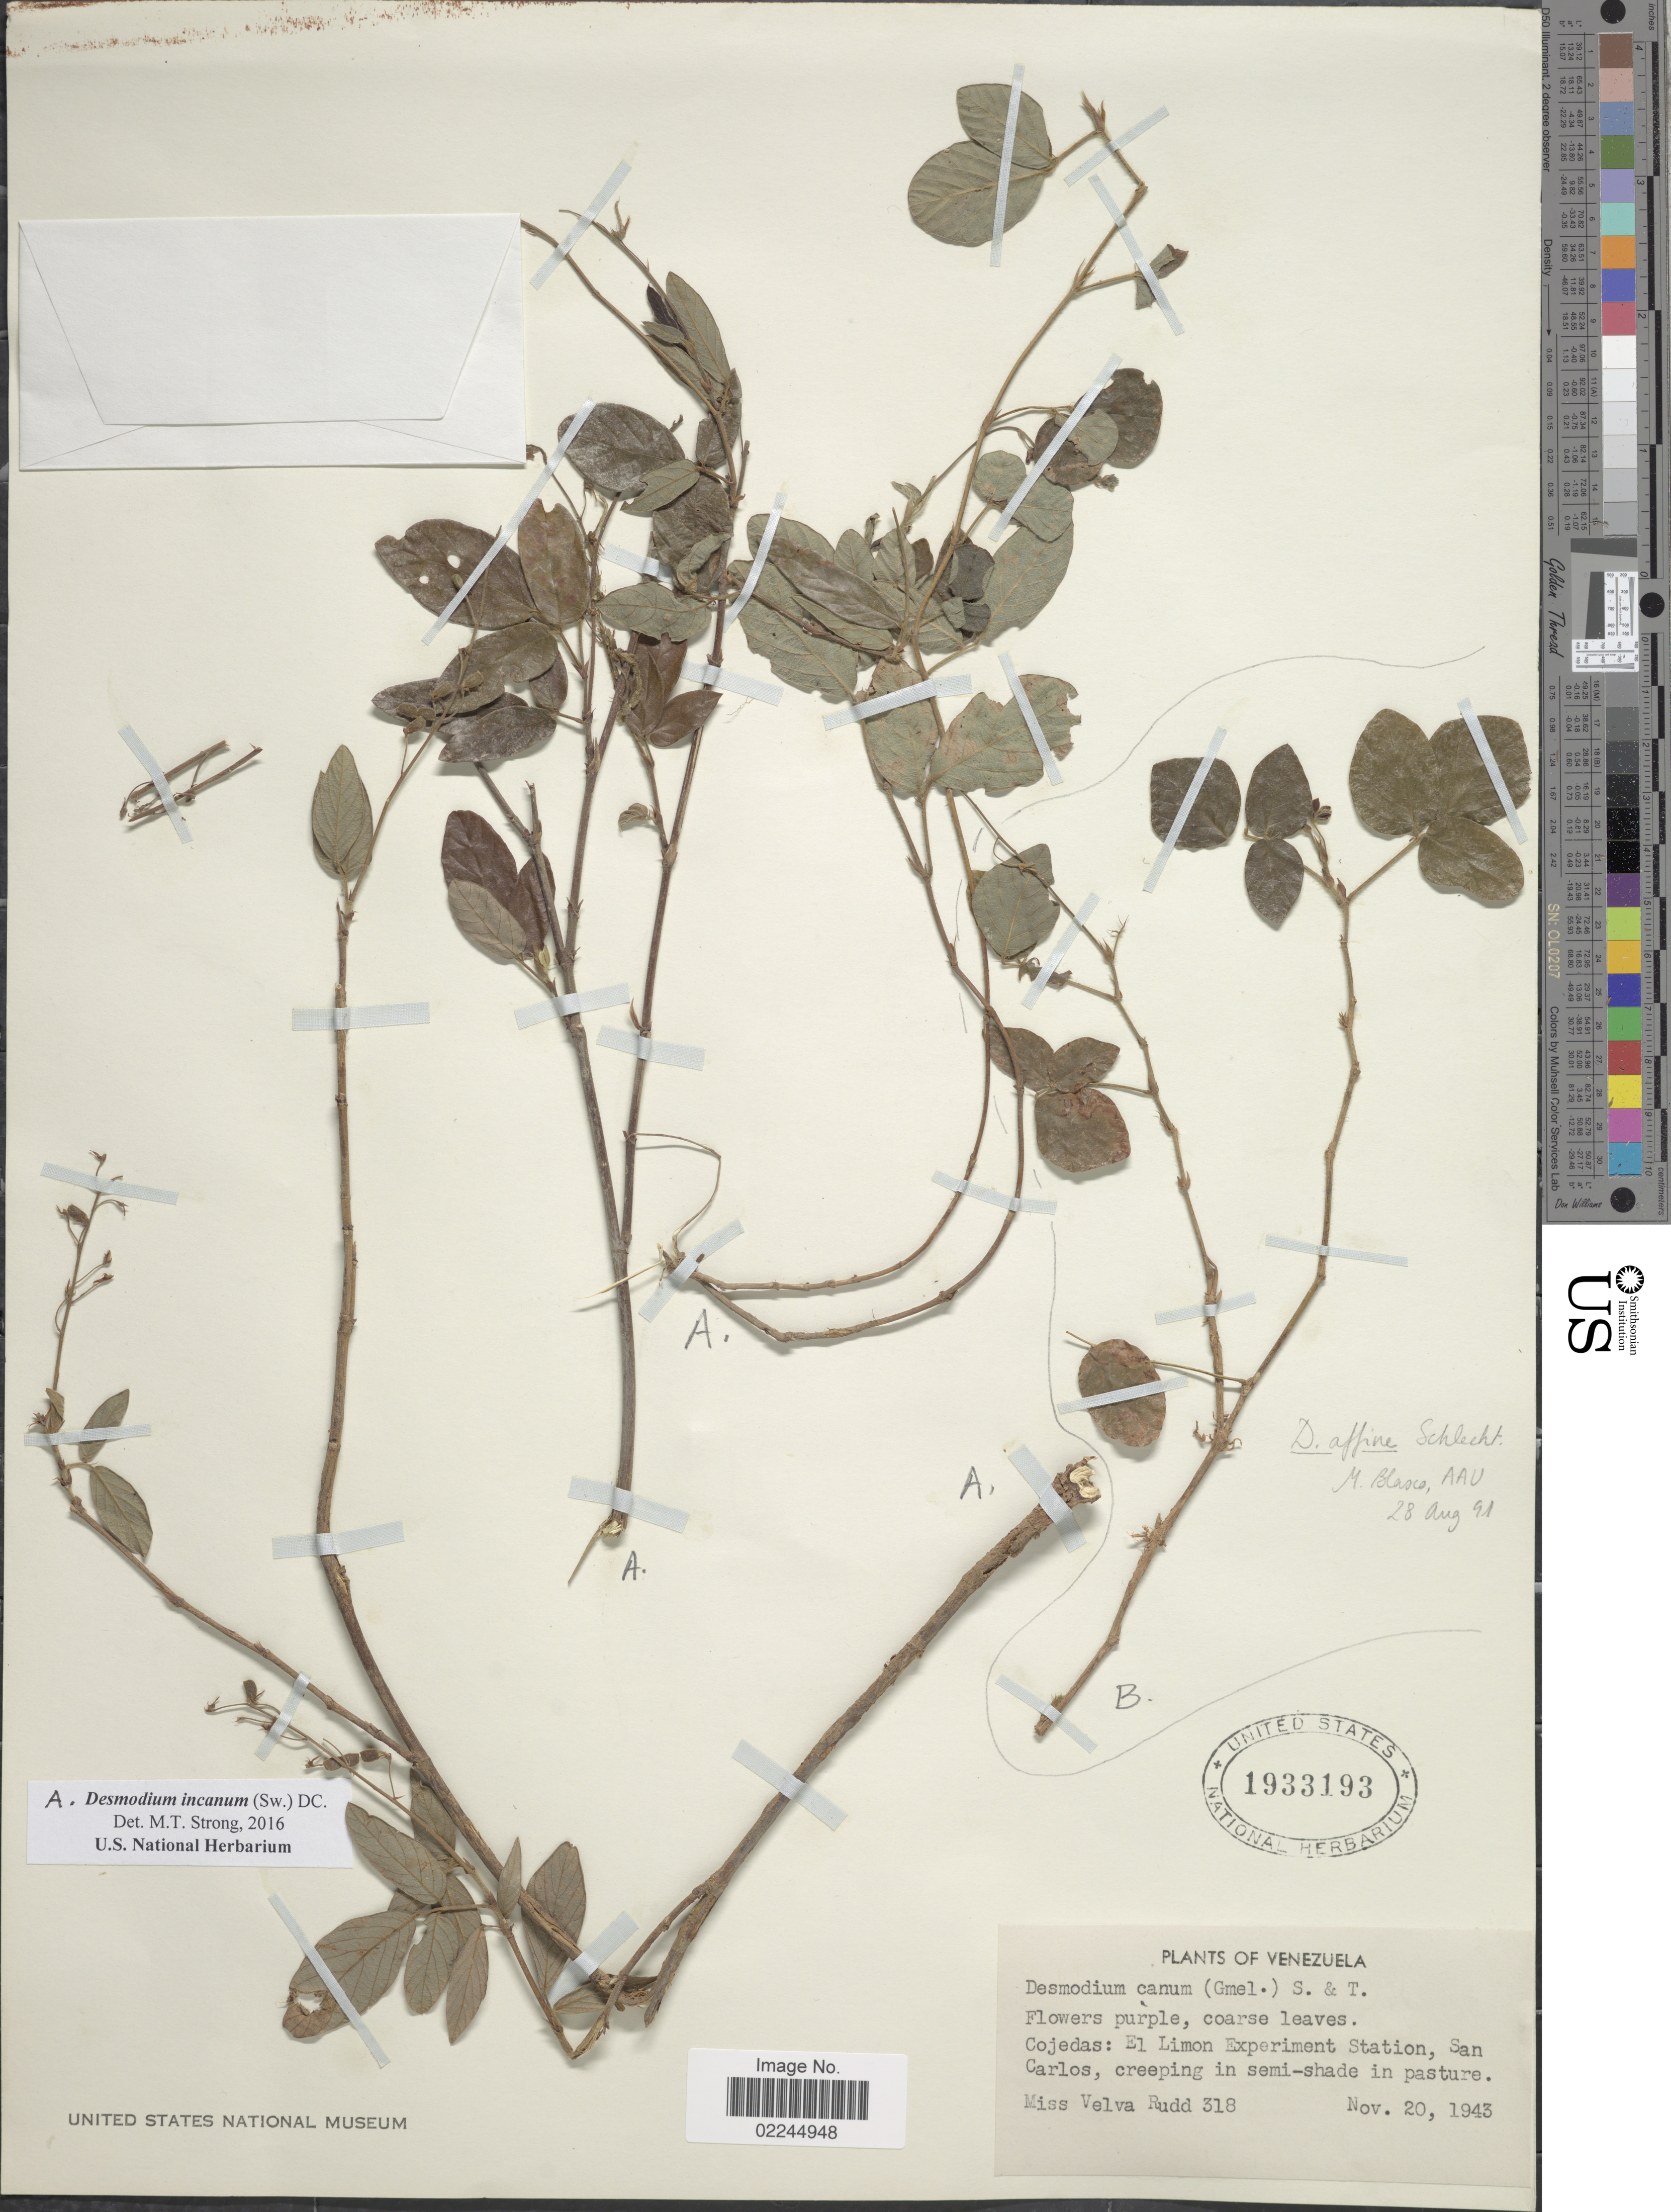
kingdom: Plantae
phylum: Tracheophyta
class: Magnoliopsida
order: Fabales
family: Fabaceae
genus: Desmodium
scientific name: Desmodium incanum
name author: (Sw.) DC.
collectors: V. E. Rudd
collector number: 318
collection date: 1943-11-20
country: Venezuela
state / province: Cojedes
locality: Cojedas, El Limon Experiment Station, San Carlos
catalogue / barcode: US 1933193